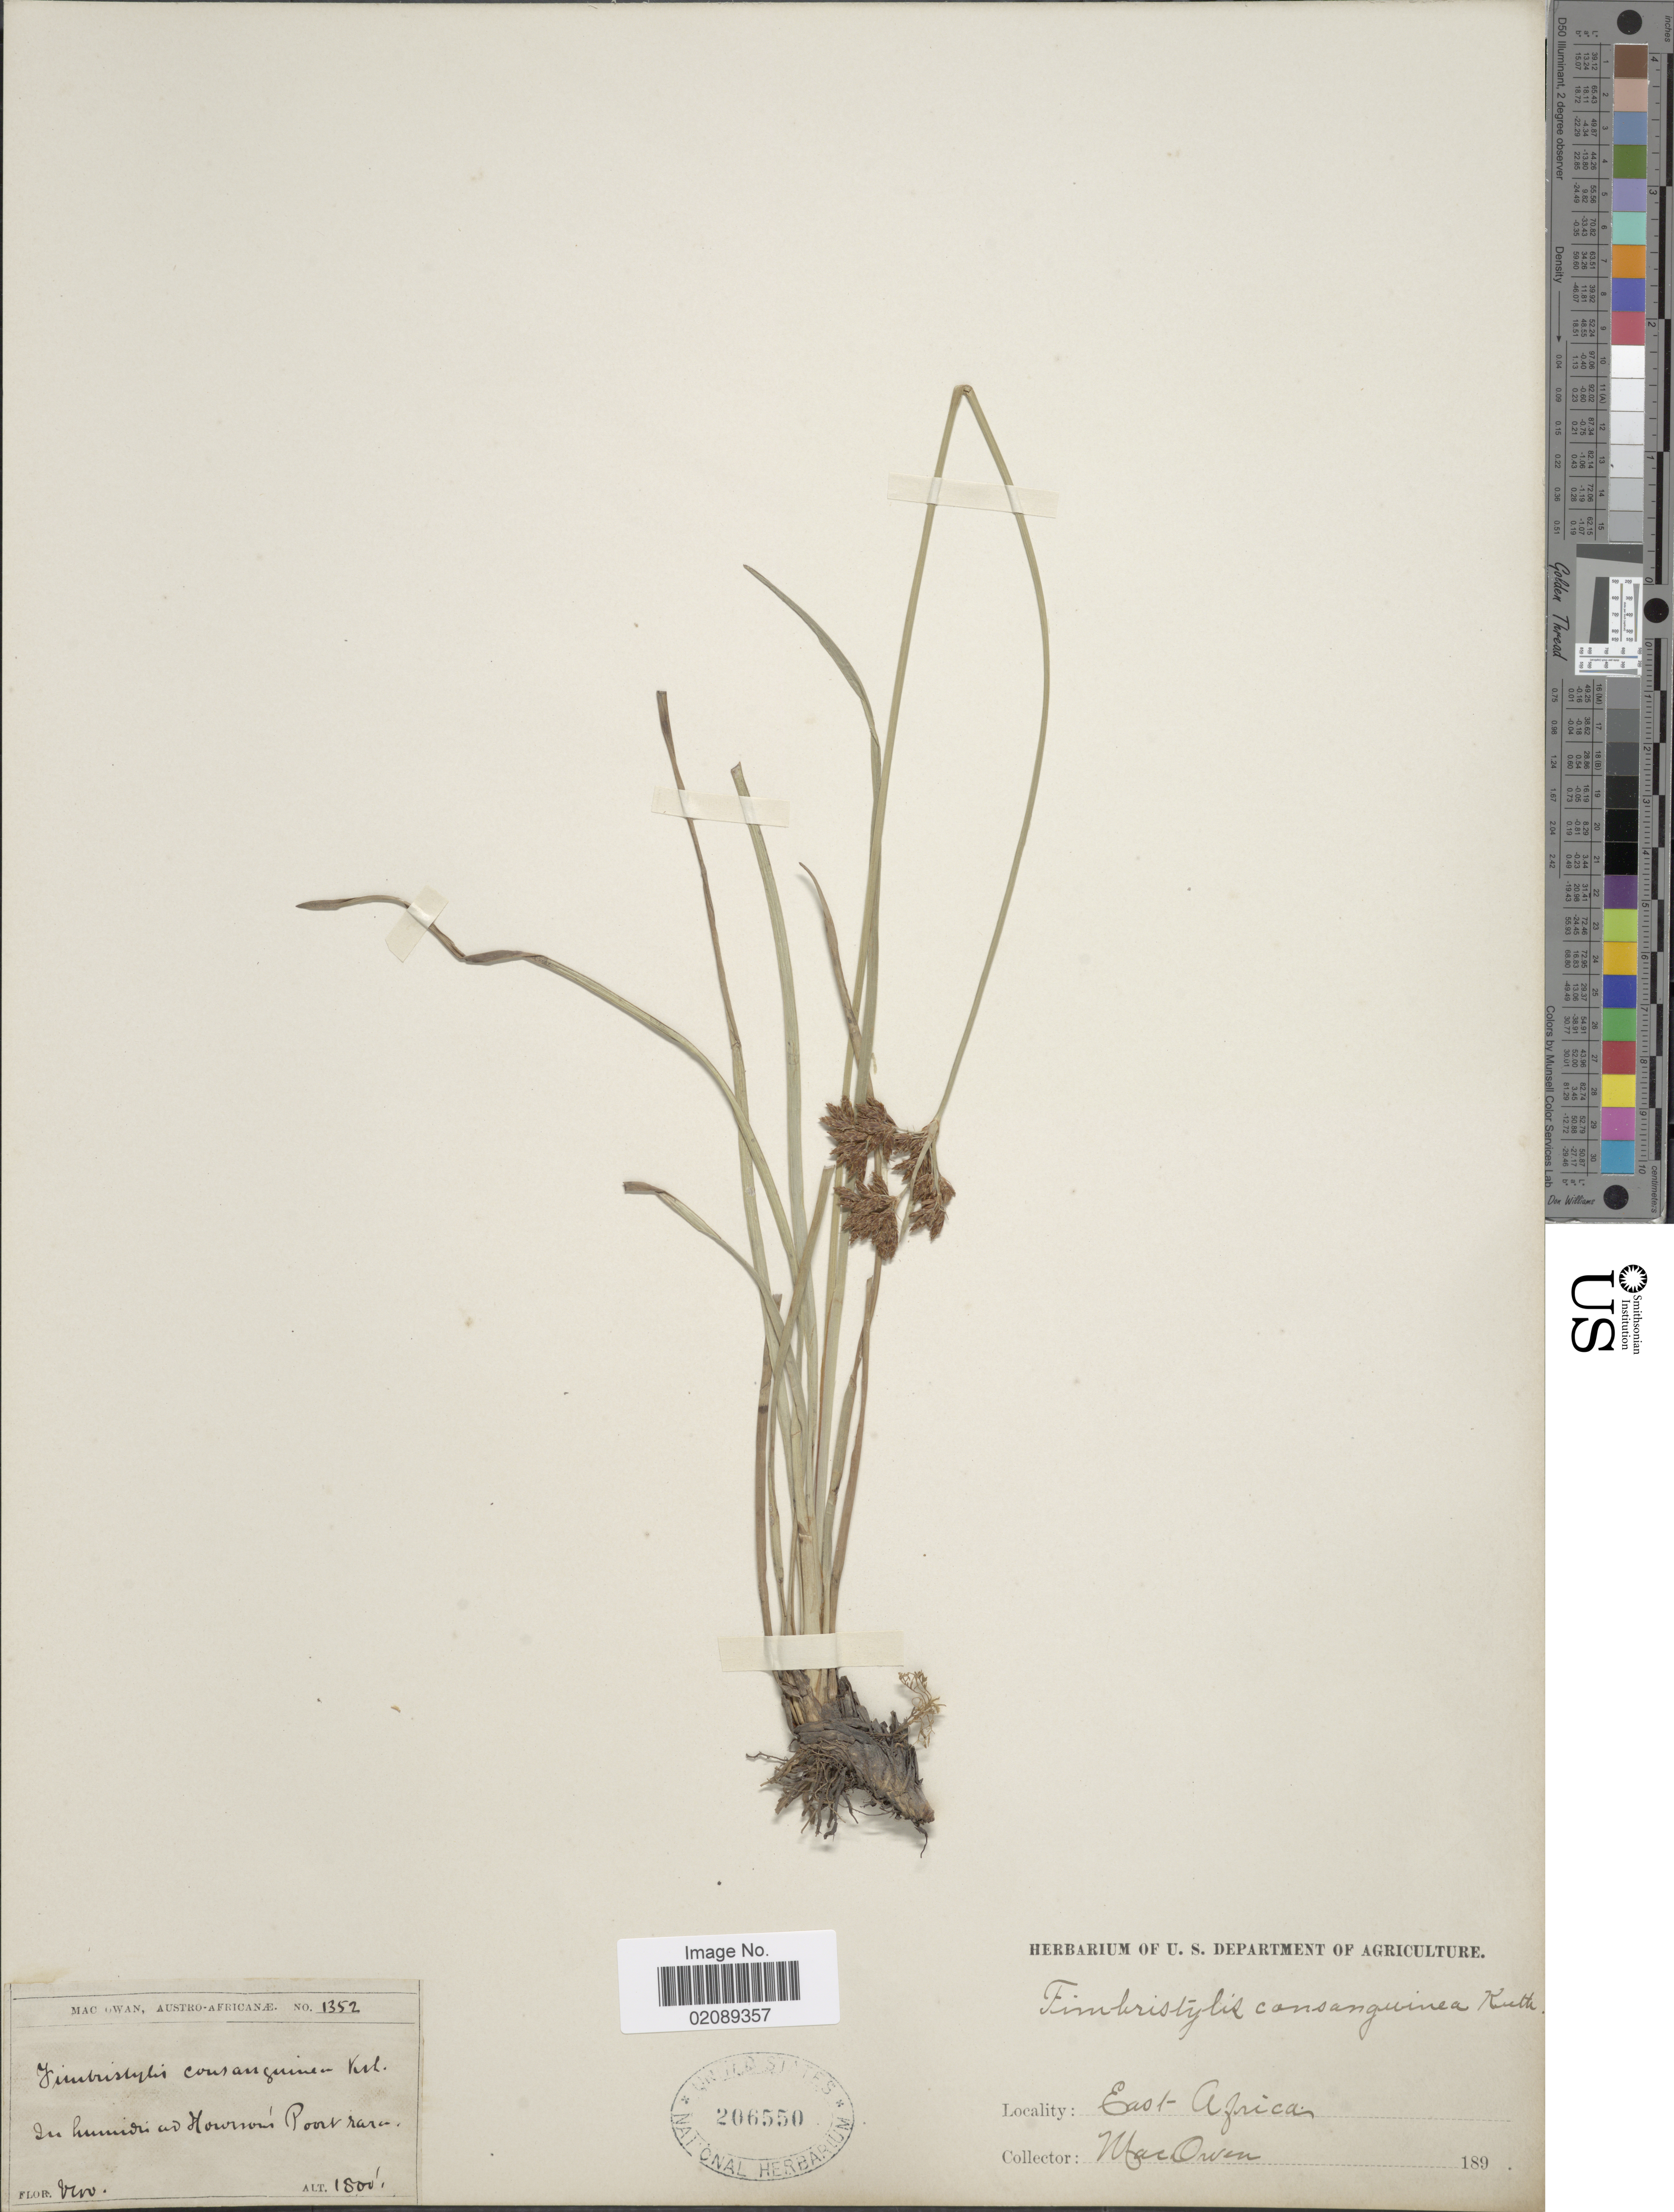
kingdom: Plantae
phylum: Tracheophyta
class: Liliopsida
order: Poales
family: Cyperaceae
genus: Fimbristylis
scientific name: Fimbristylis consanguinea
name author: Kunth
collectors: MacOwan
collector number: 1352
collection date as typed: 189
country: South Africa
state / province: Eastern Cape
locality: In humidis ad Howson's Poort. East Africa, Austro-africanæ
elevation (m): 549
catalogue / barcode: US 206550